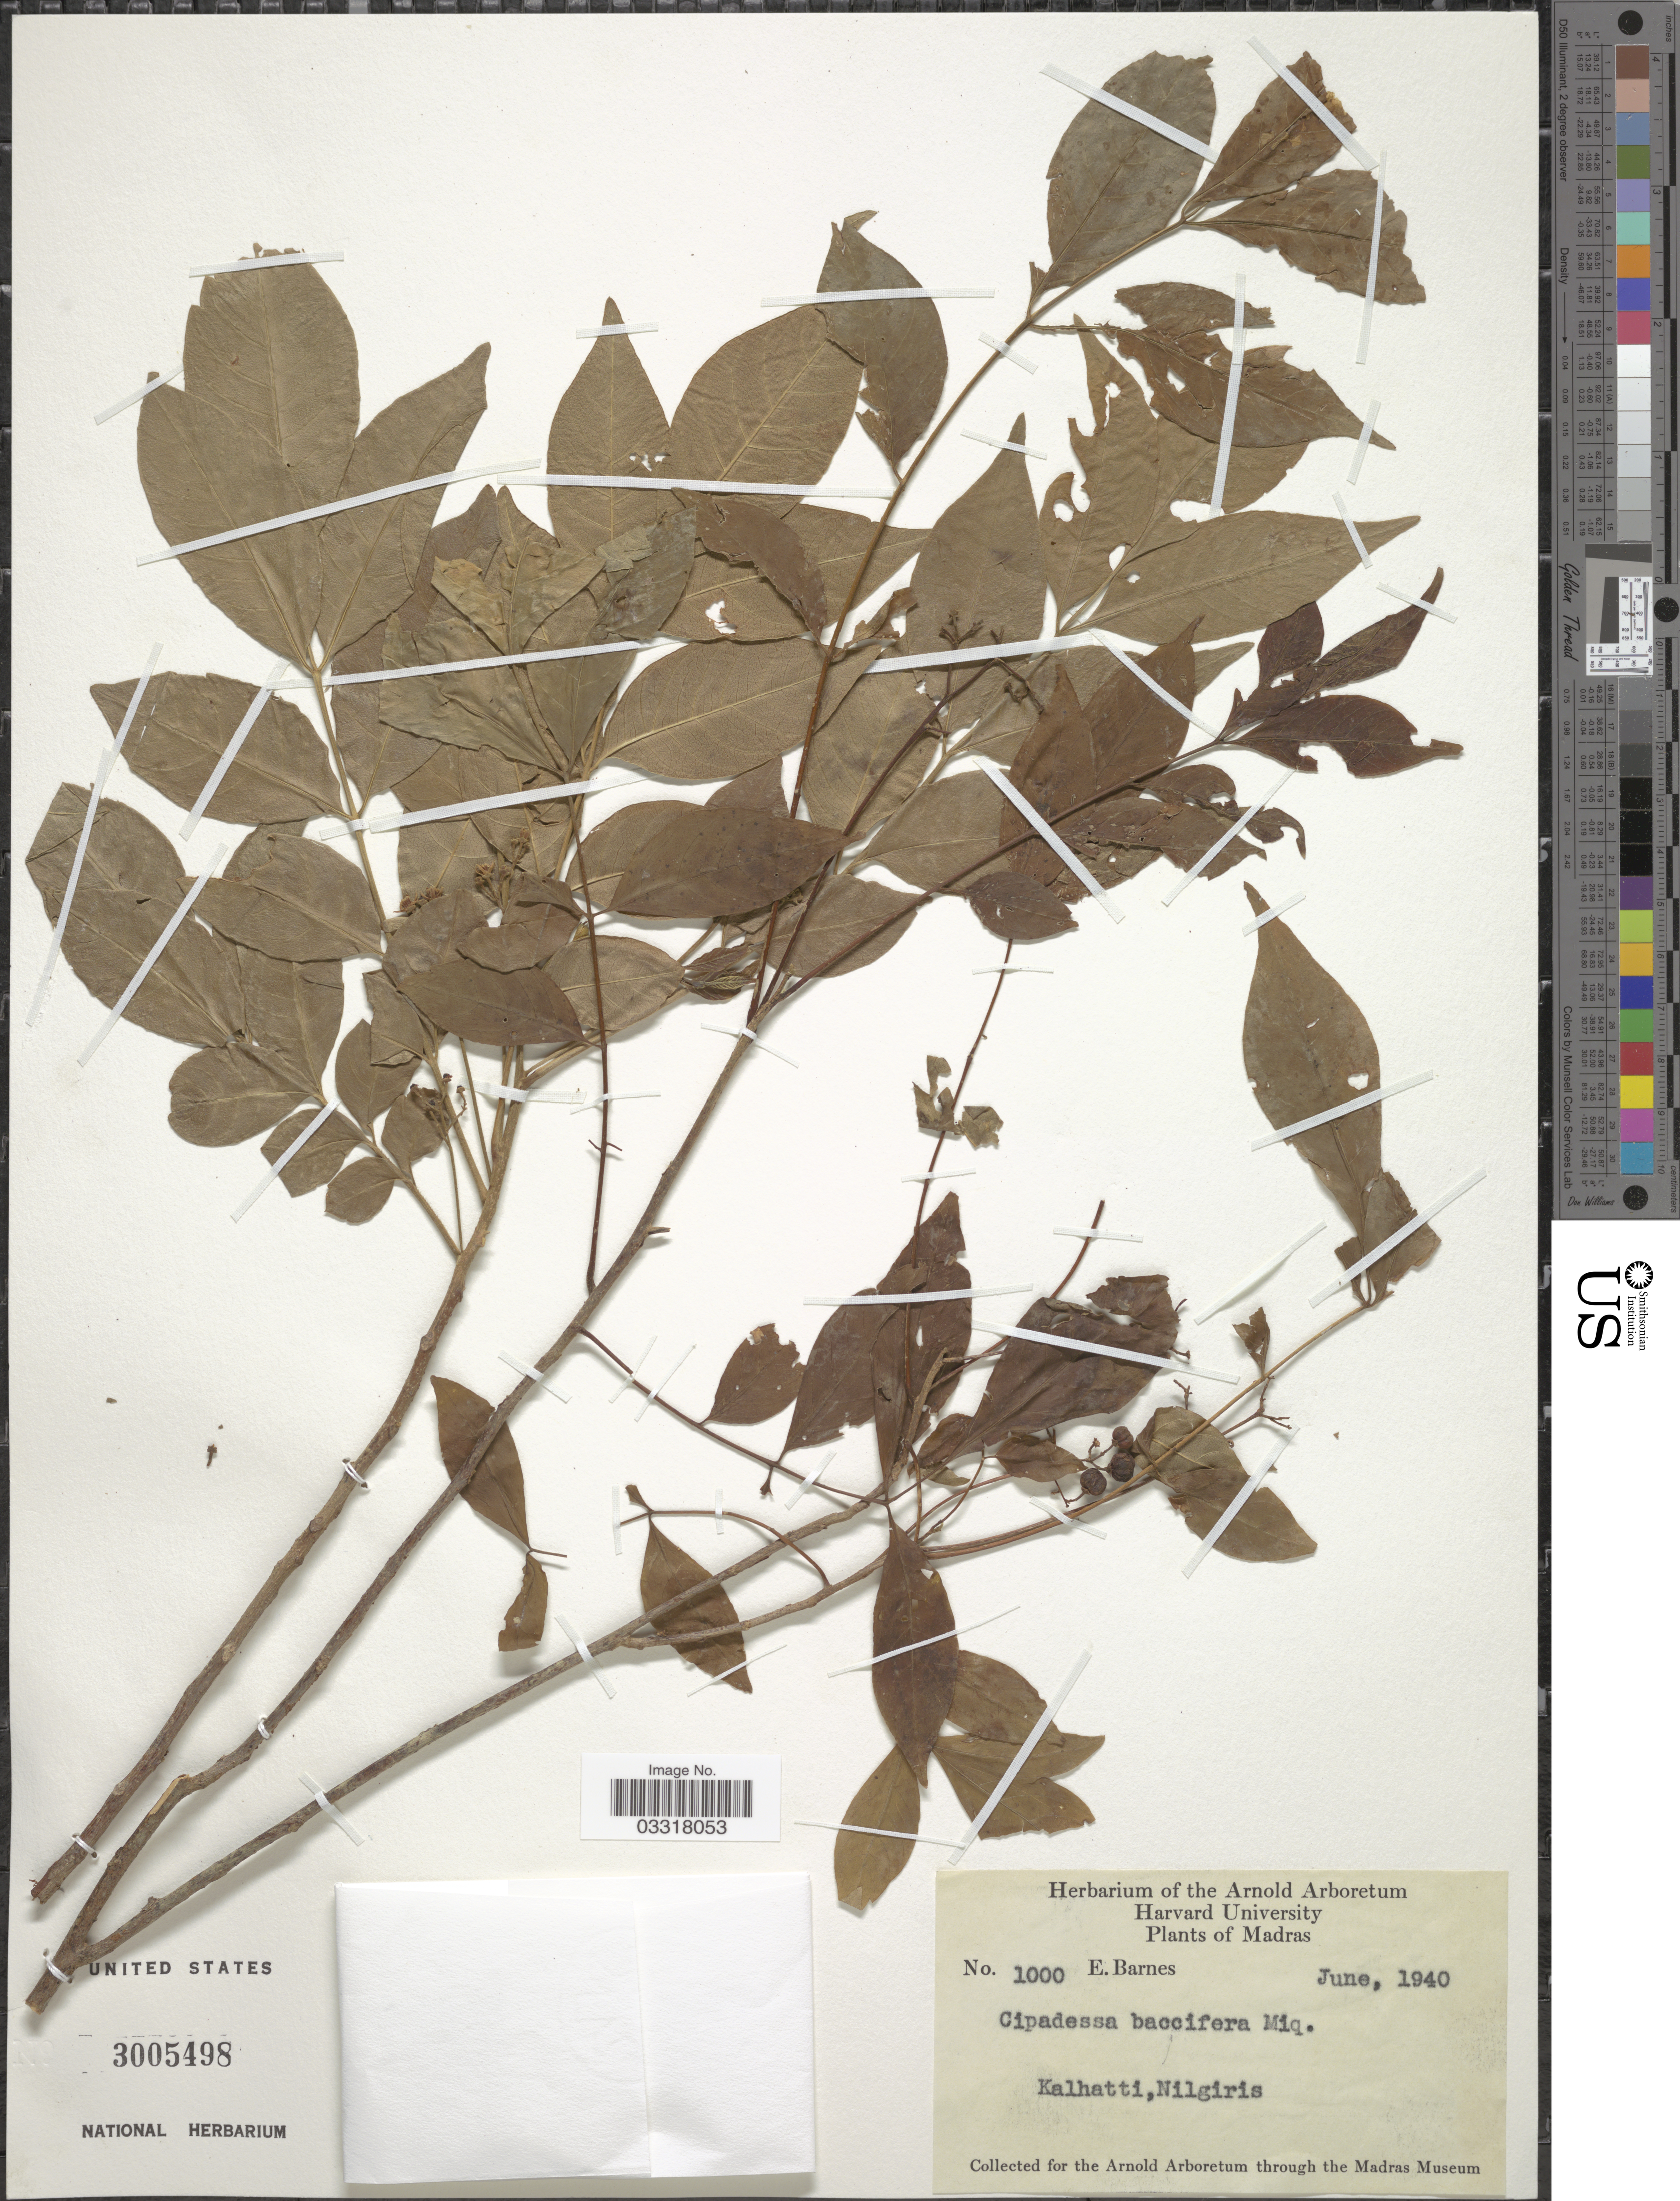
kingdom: Plantae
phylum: Tracheophyta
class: Magnoliopsida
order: Sapindales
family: Meliaceae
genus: Cipadessa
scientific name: Cipadessa baccifera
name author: Miq.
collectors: E. Barnes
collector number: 1000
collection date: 1940-06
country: India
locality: Madras. Kalhatti, Nilgiris.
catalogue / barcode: US 3005498